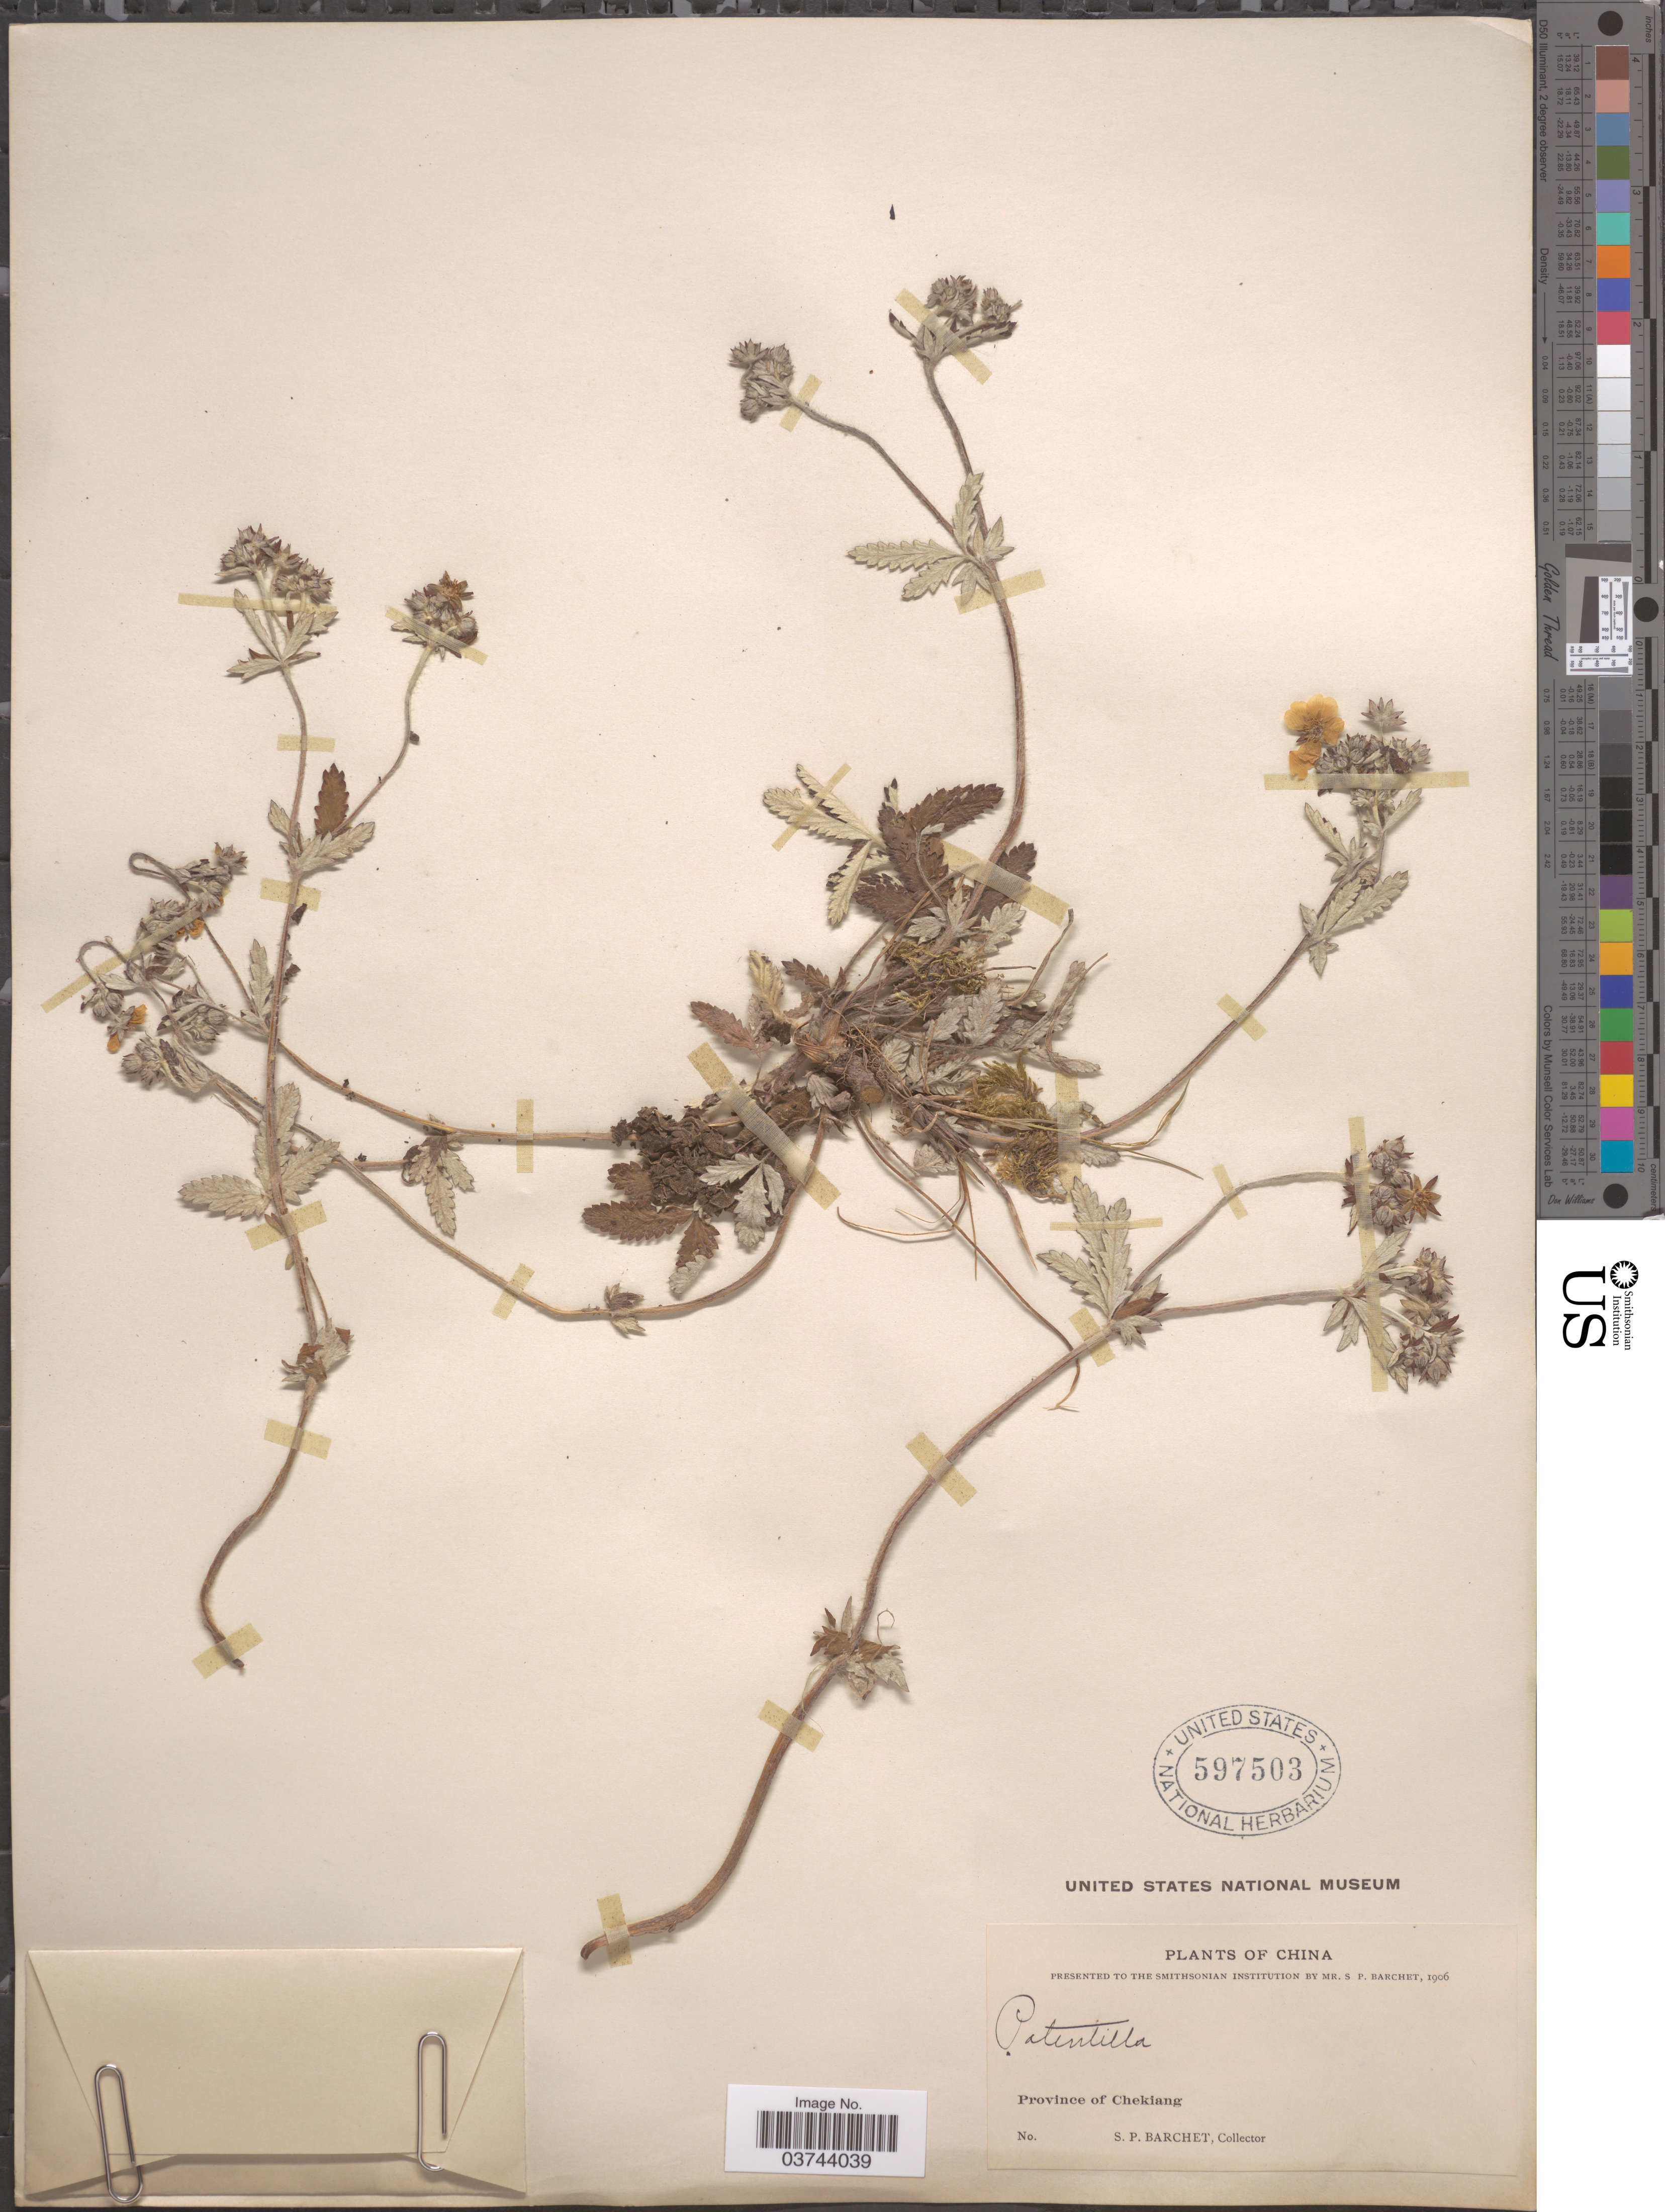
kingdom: Plantae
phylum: Tracheophyta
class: Magnoliopsida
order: Rosales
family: Rosaceae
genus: Potentilla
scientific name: Potentilla sp.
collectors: S. P. Barchet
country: China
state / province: Zhejiang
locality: Province of Chekiang.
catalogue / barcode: US 597503